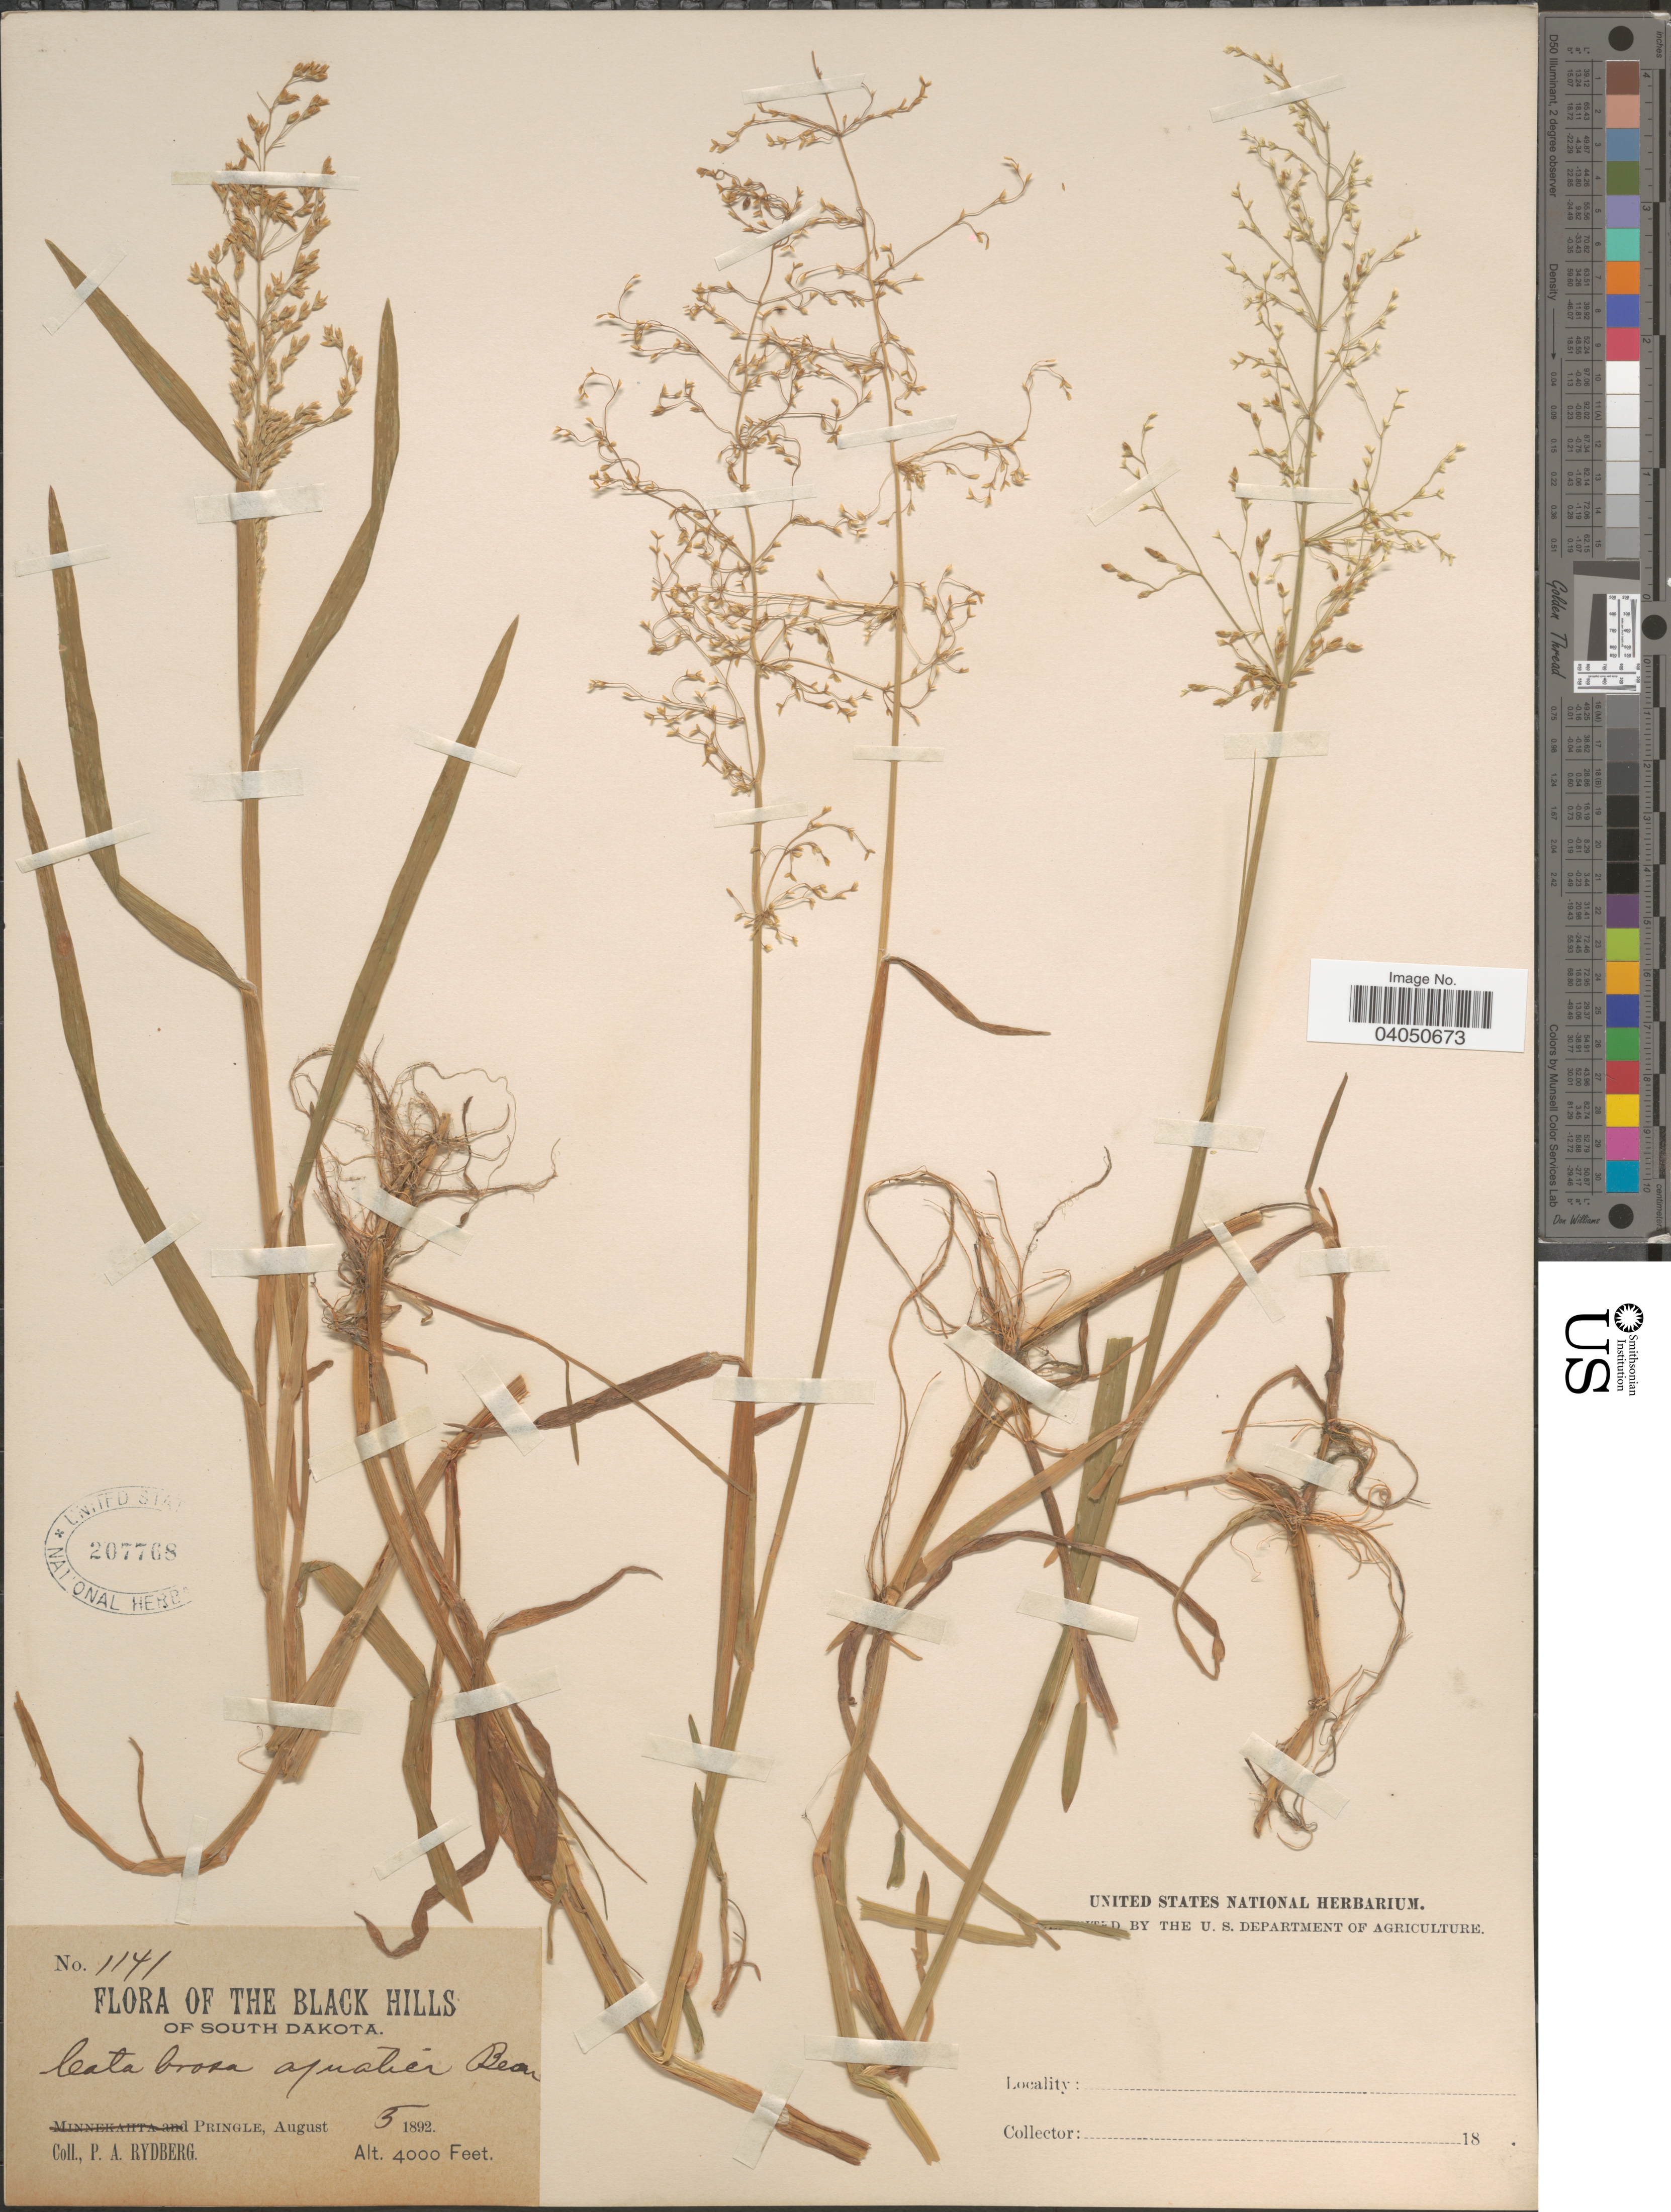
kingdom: Plantae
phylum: Tracheophyta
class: Liliopsida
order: Poales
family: Poaceae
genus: Catabrosa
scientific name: Catabrosa aquatica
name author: (L.) P. Beauv.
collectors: P. A. Rydberg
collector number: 1141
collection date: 1892-08-05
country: United States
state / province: South Dakota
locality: The Black Hills of South Dakota. Pringle.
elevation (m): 1219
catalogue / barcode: US 207768